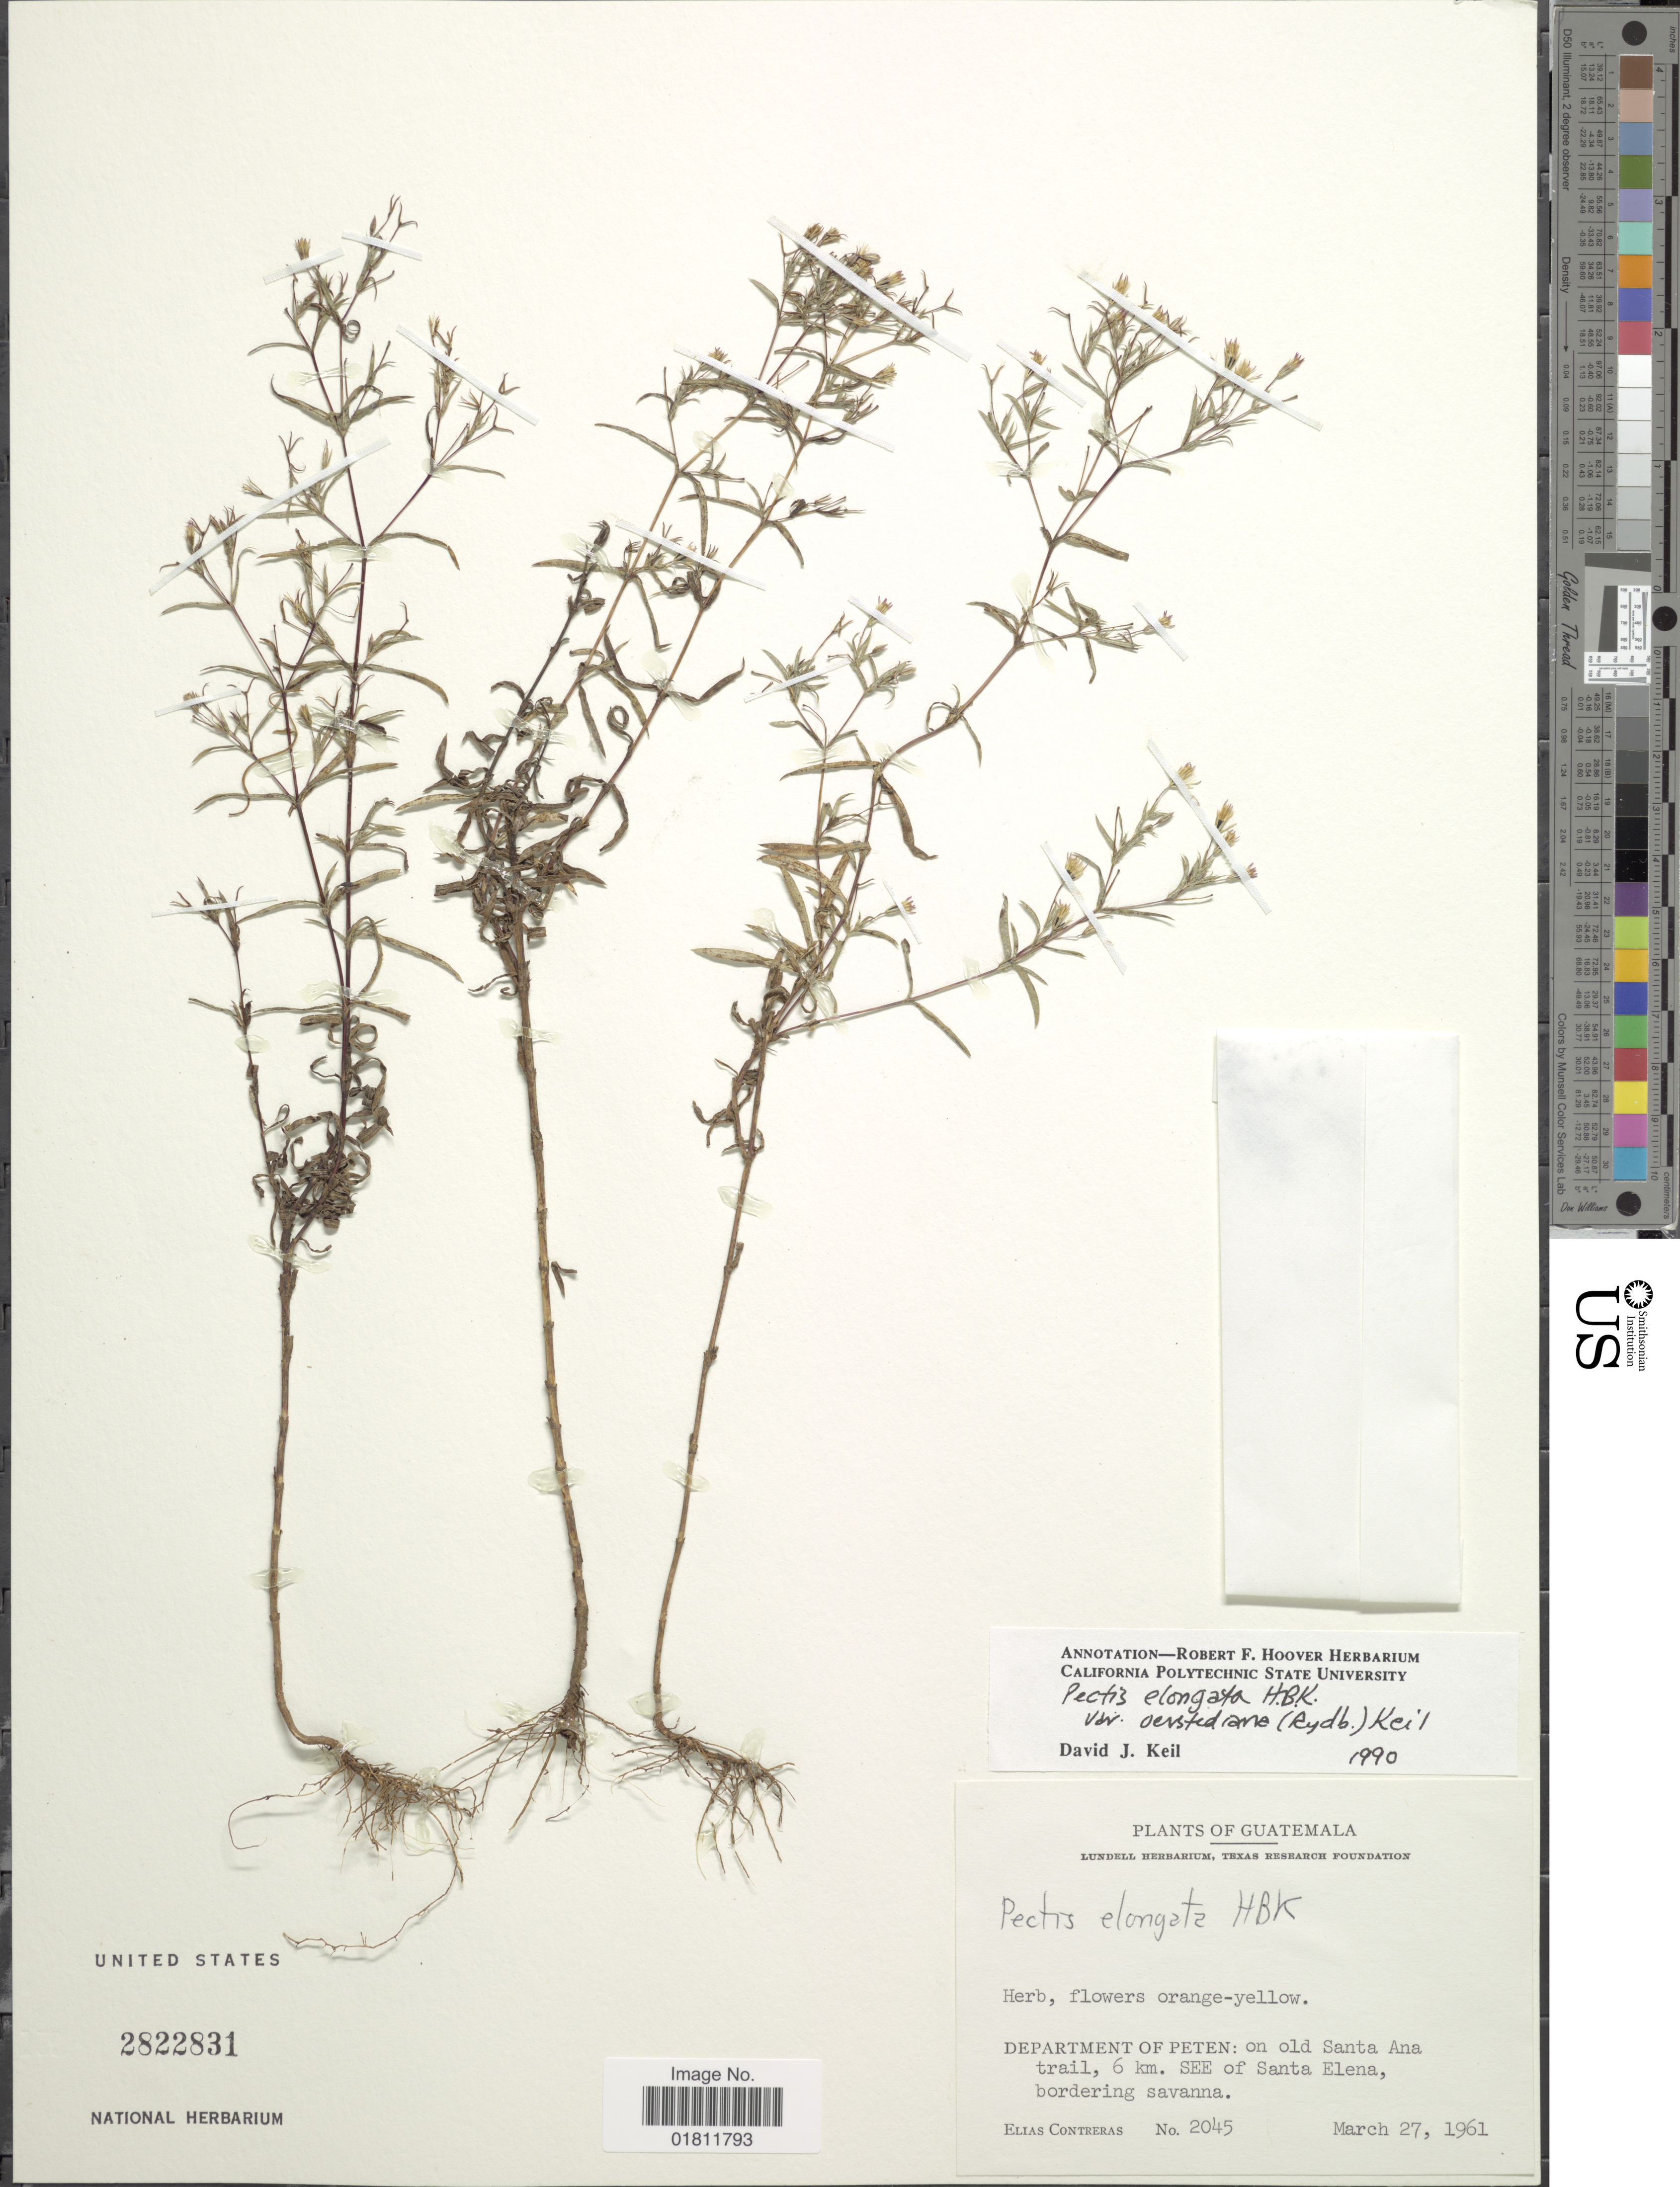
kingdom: Plantae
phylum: Tracheophyta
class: Magnoliopsida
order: Asterales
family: Asteraceae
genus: Pectis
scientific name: Pectis elongata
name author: Kunth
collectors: E. Contreras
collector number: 2045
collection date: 1961-03-27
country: Guatemala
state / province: El Petén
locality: Department of Peten: on old Santa Ana trail. 6 km. SEE of Santa Elena, bordering savanna,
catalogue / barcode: US 2822831